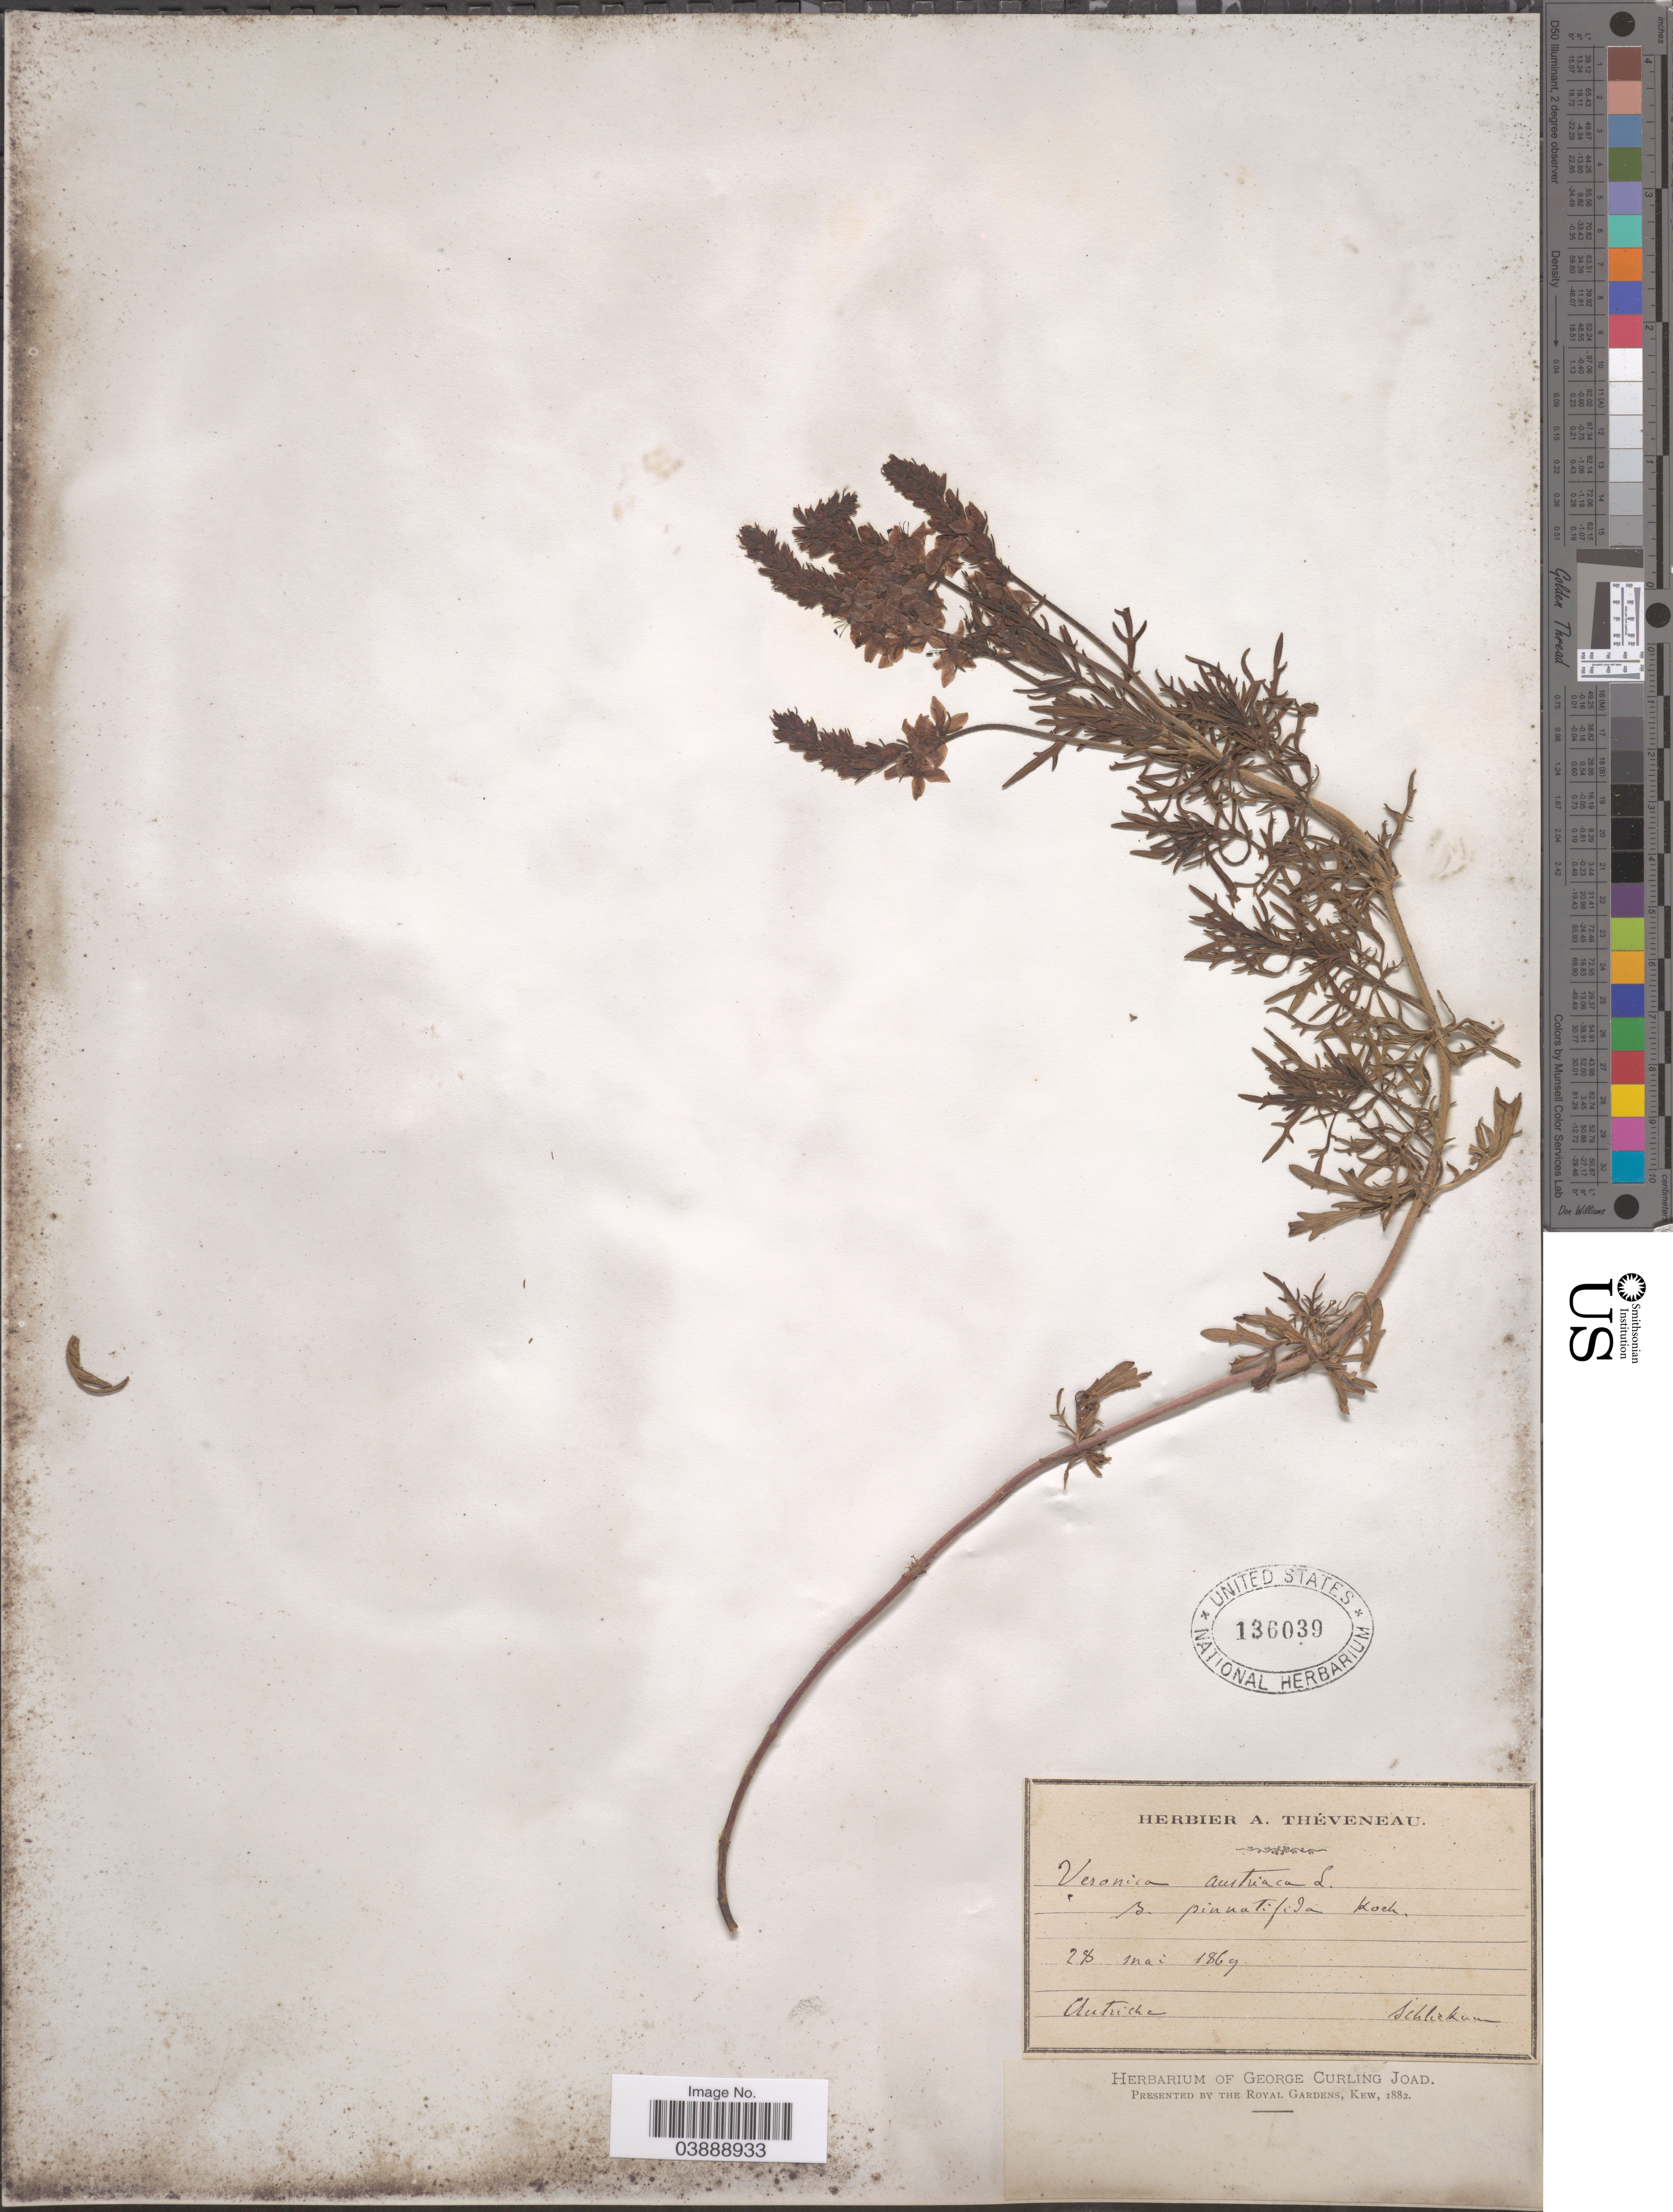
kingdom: Plantae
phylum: Tracheophyta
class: Magnoliopsida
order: Lamiales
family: Plantaginaceae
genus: Veronica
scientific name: Veronica austriaca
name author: L.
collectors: -. Schlickum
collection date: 1869-05-28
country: Austria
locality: Autriche.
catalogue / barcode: US 136039